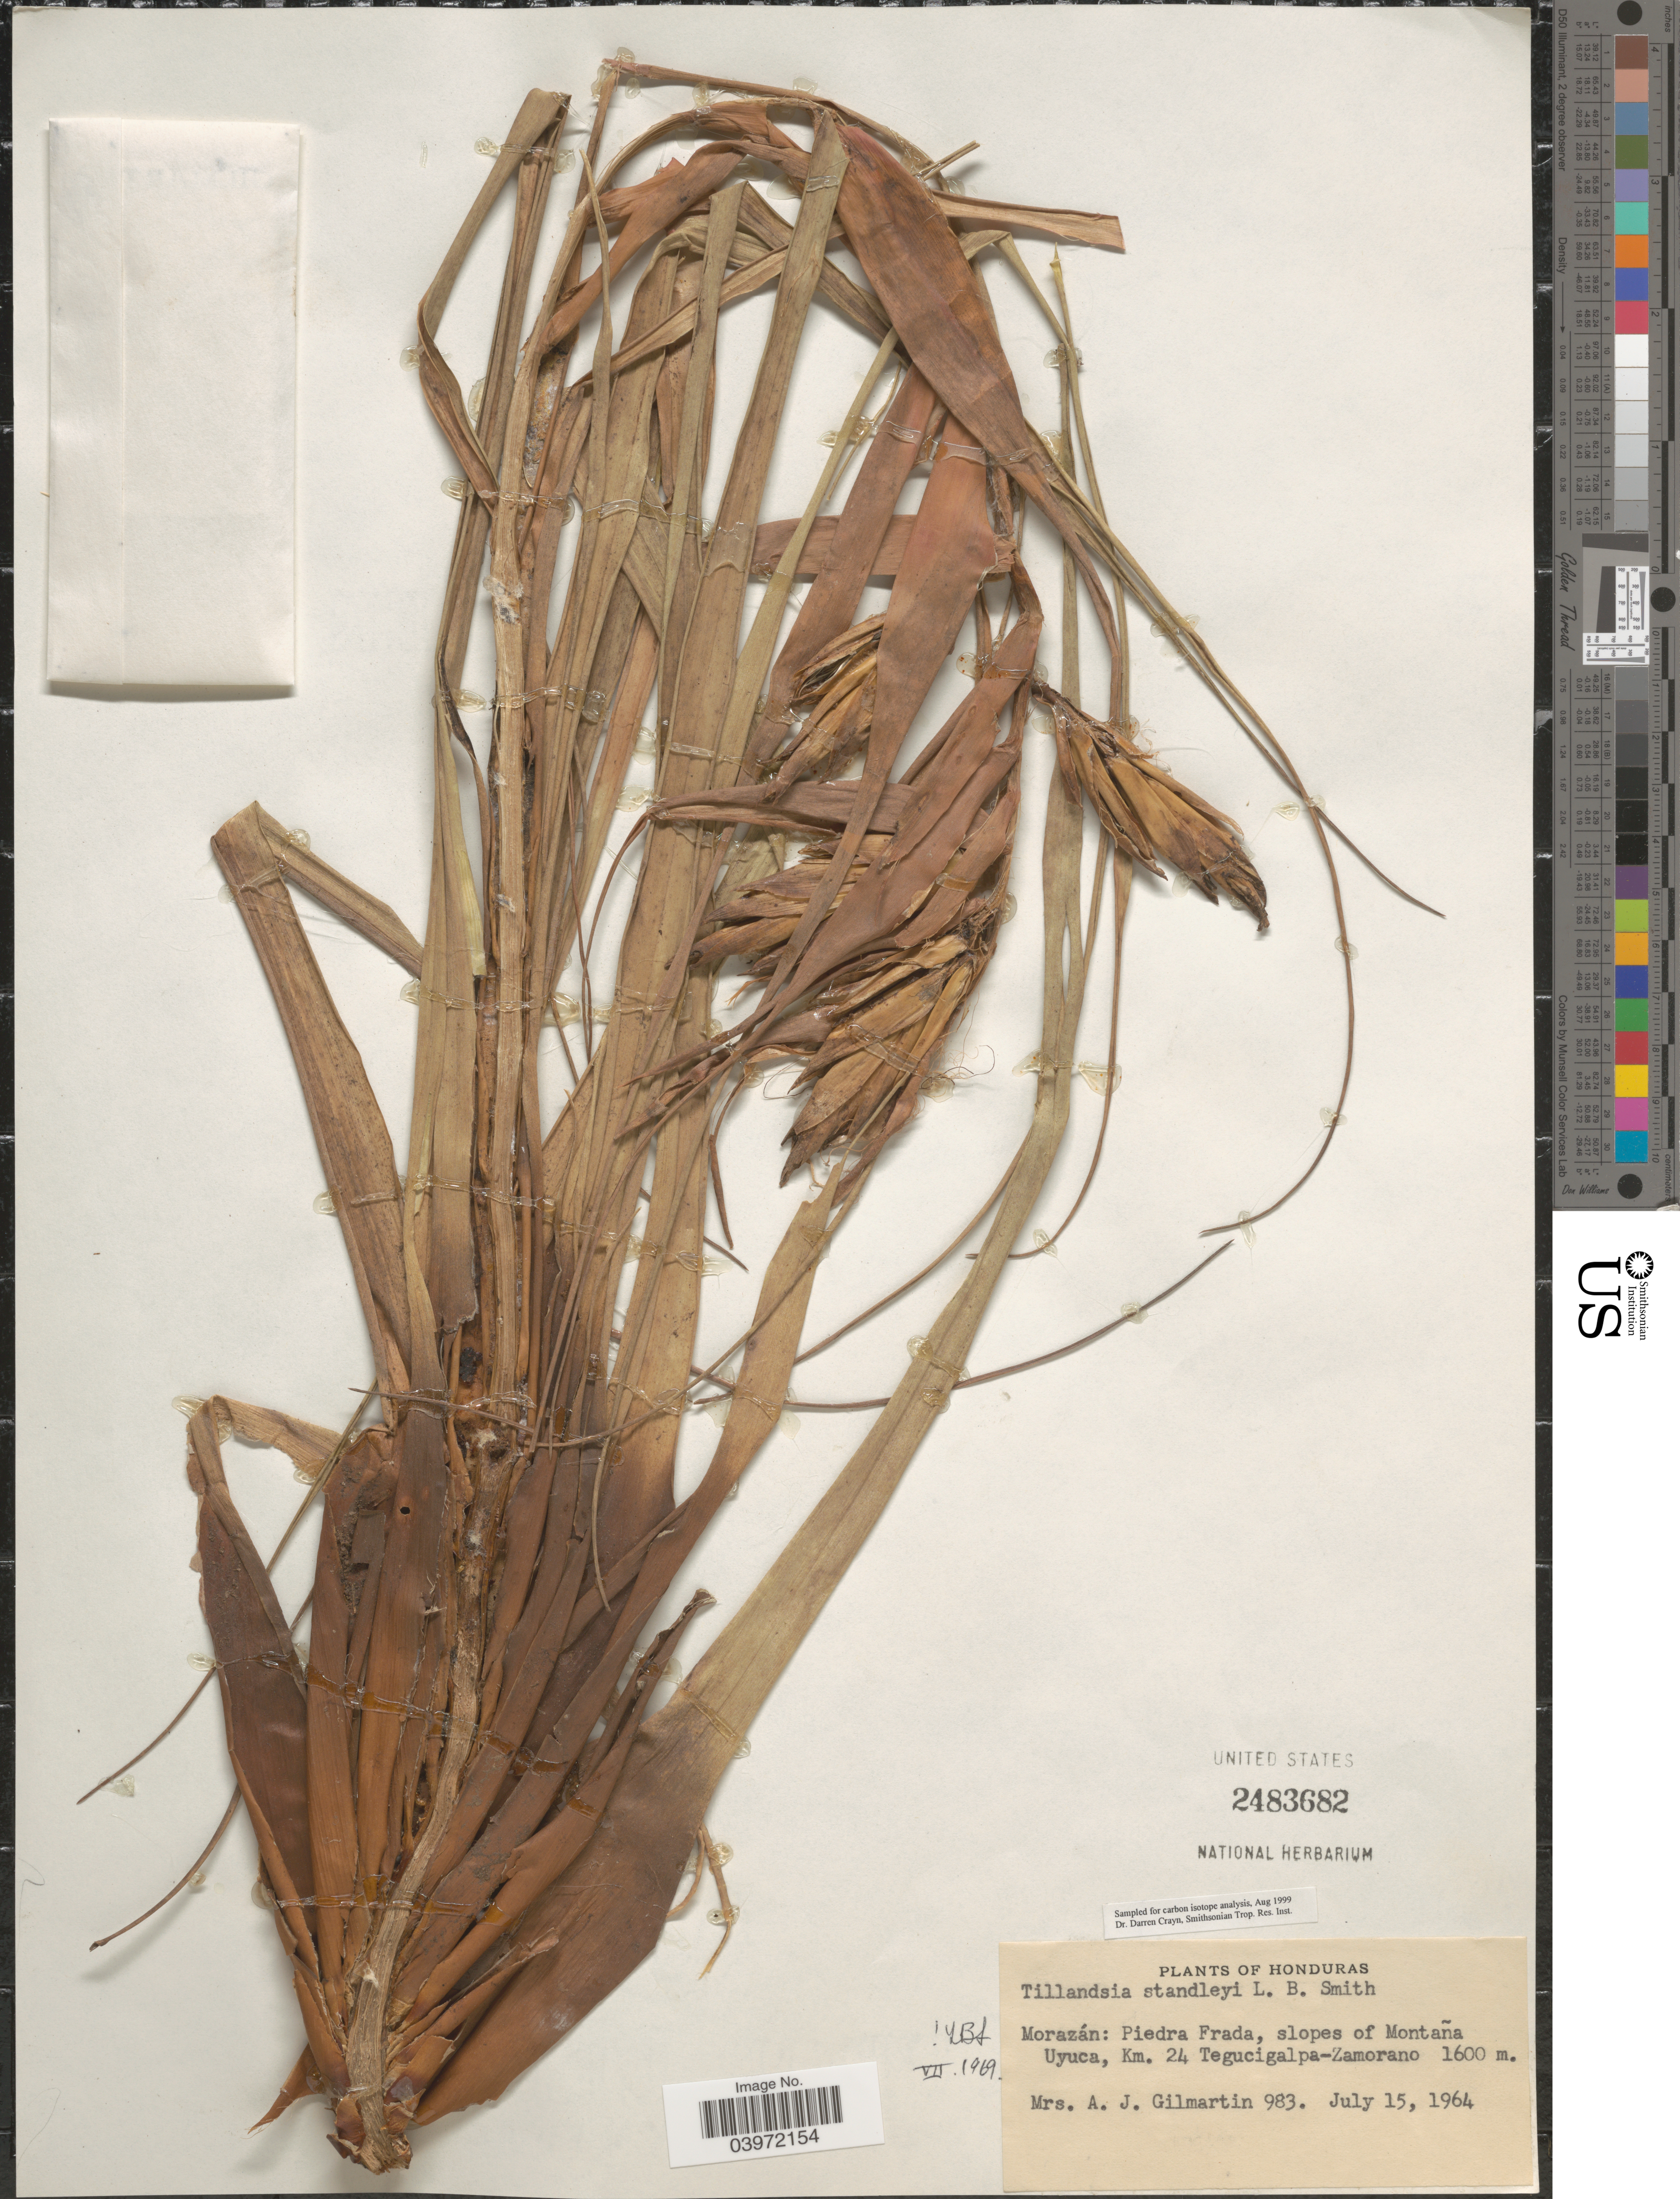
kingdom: Plantae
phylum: Tracheophyta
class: Liliopsida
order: Poales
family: Bromeliaceae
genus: Tillandsia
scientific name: Tillandsia standleyi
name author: L.B. Sm.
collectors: A. J. Gilmartin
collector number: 983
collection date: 1964-07-15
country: Honduras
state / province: Fco. Morazán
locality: Morazán: Piedra Frada, slopes of Montaña Uyuca, Km. 24 Tegucigalpa-Zamorano.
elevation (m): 1600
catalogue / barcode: US 2483682